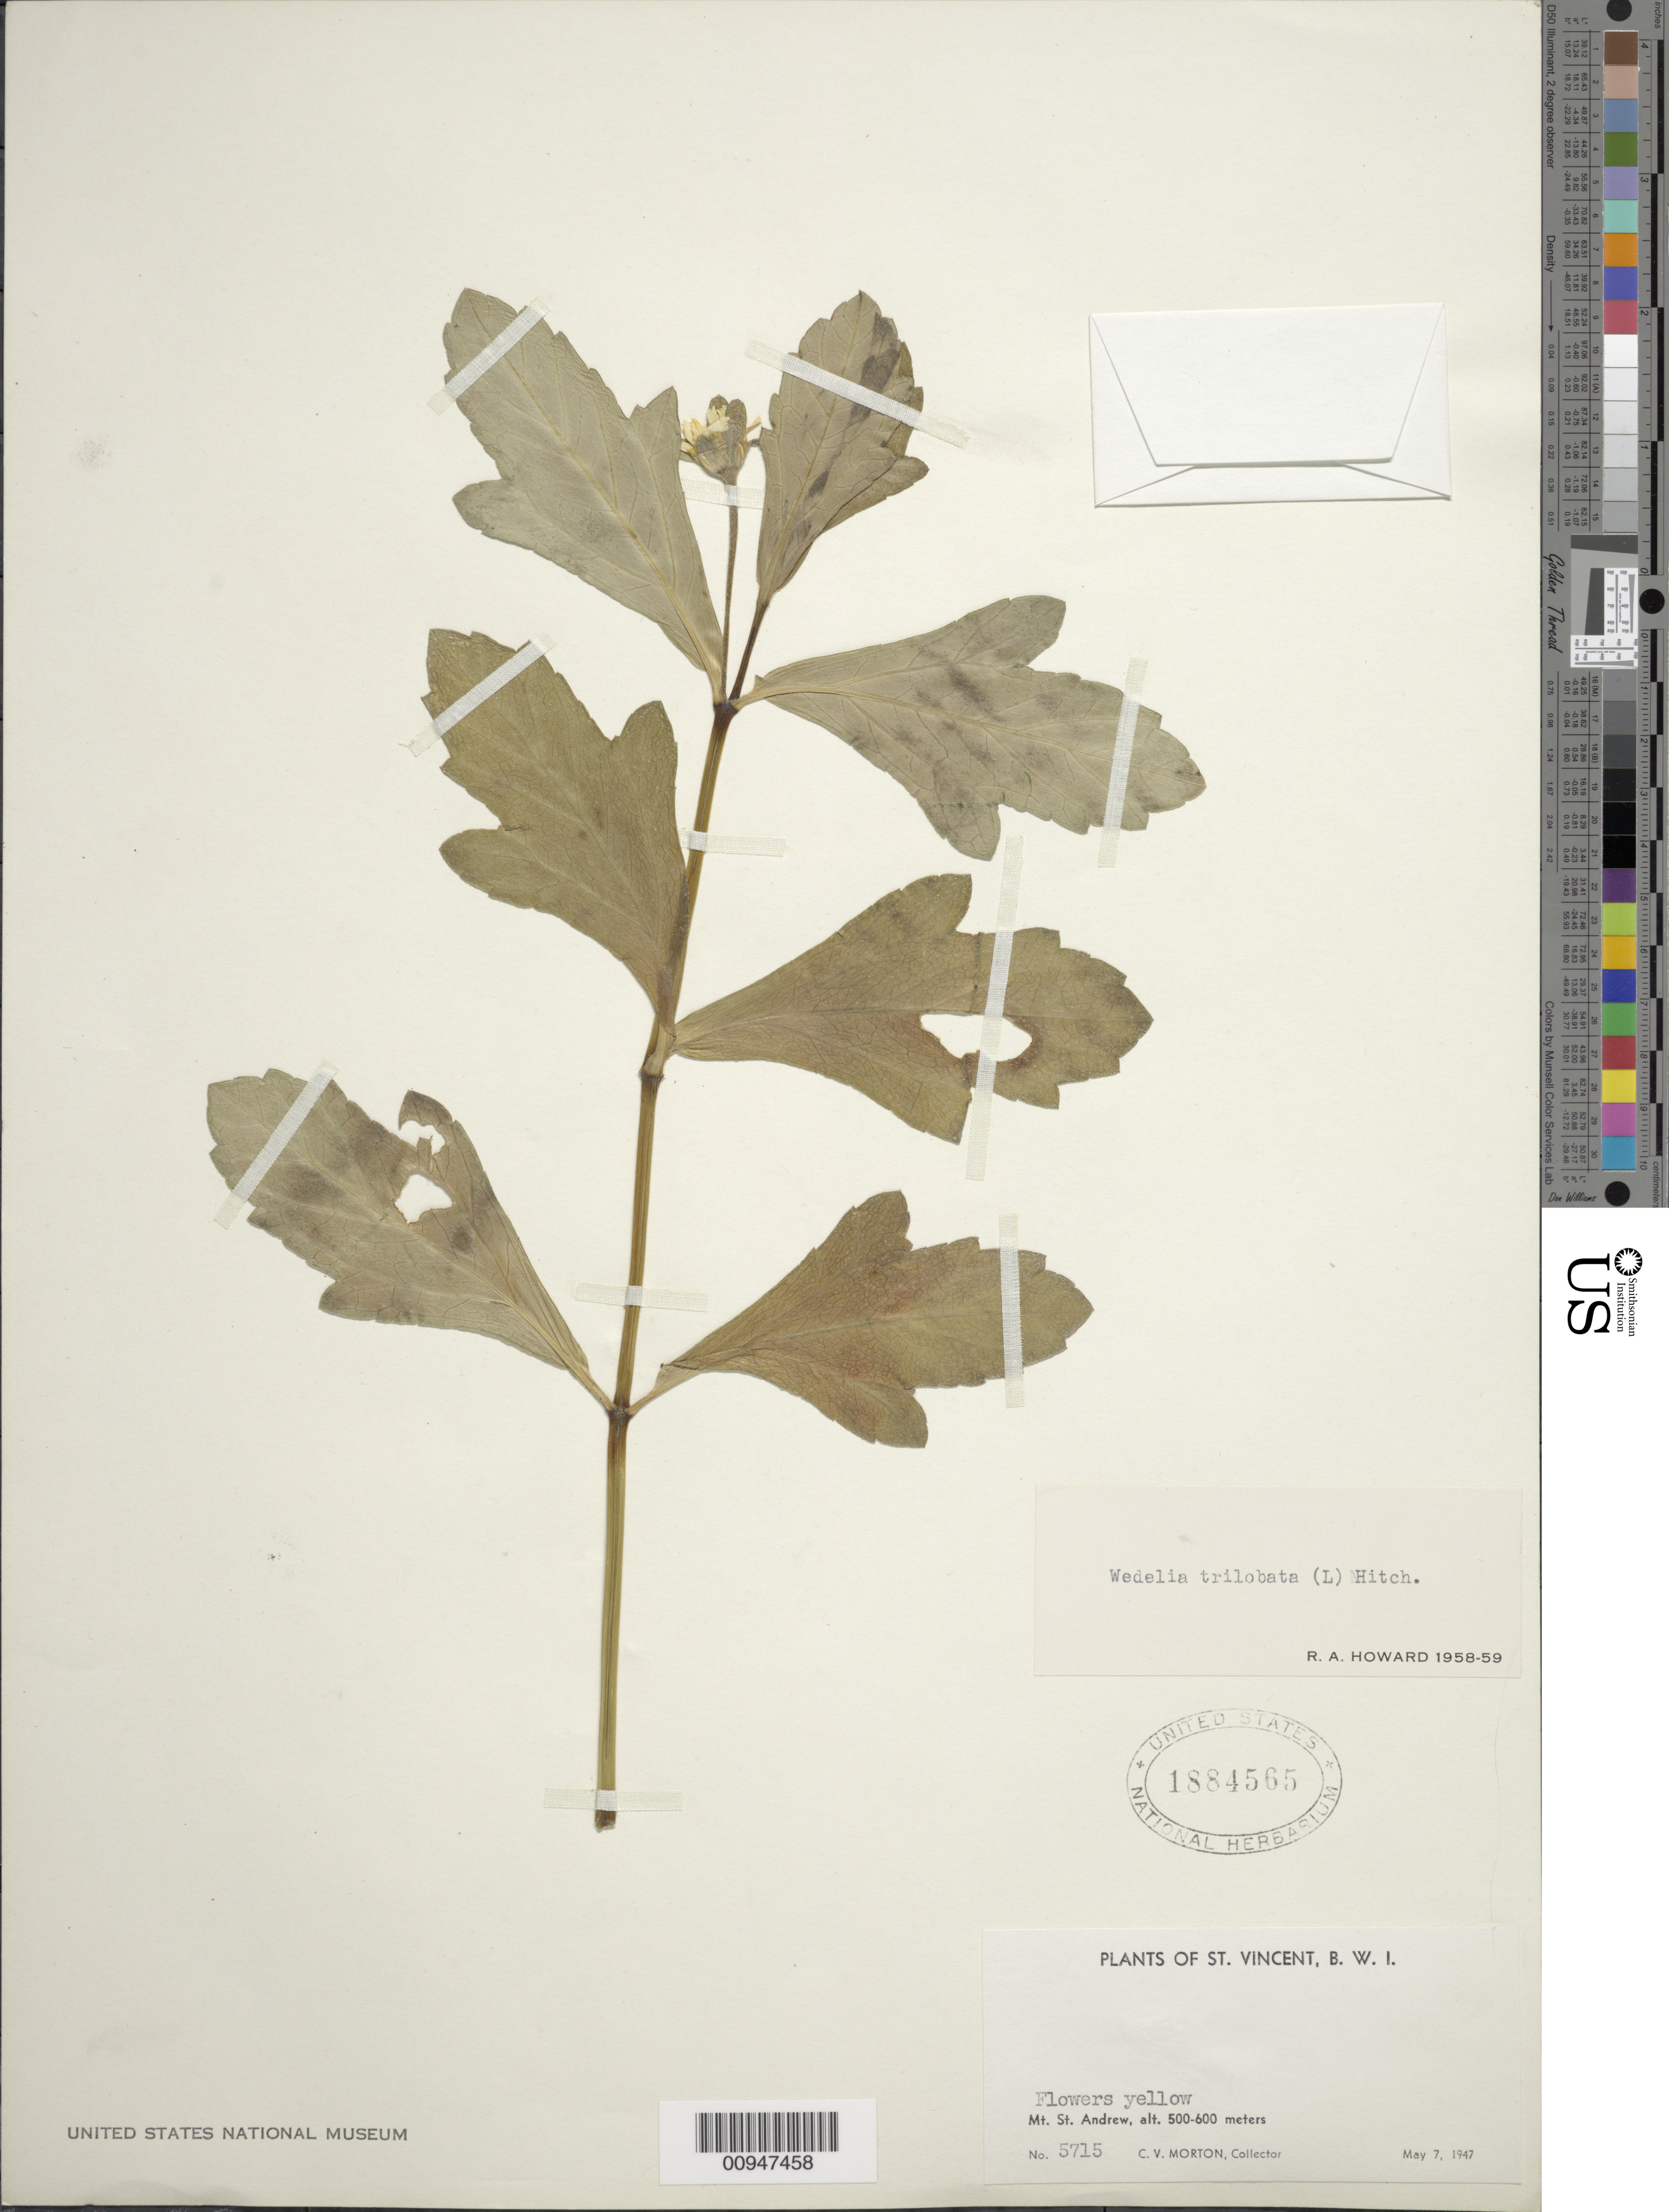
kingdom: Plantae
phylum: Tracheophyta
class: Magnoliopsida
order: Asterales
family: Asteraceae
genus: Sphagneticola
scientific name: Sphagneticola trilobata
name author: (L.) Pruski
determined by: Howard, R. A.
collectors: C. V. Morton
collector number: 5715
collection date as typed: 07 May 1947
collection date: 1947-05-07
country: St. Vincent - Grenadines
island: St. Vincent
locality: Mt. St. Andrew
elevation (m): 500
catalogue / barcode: US 1884565